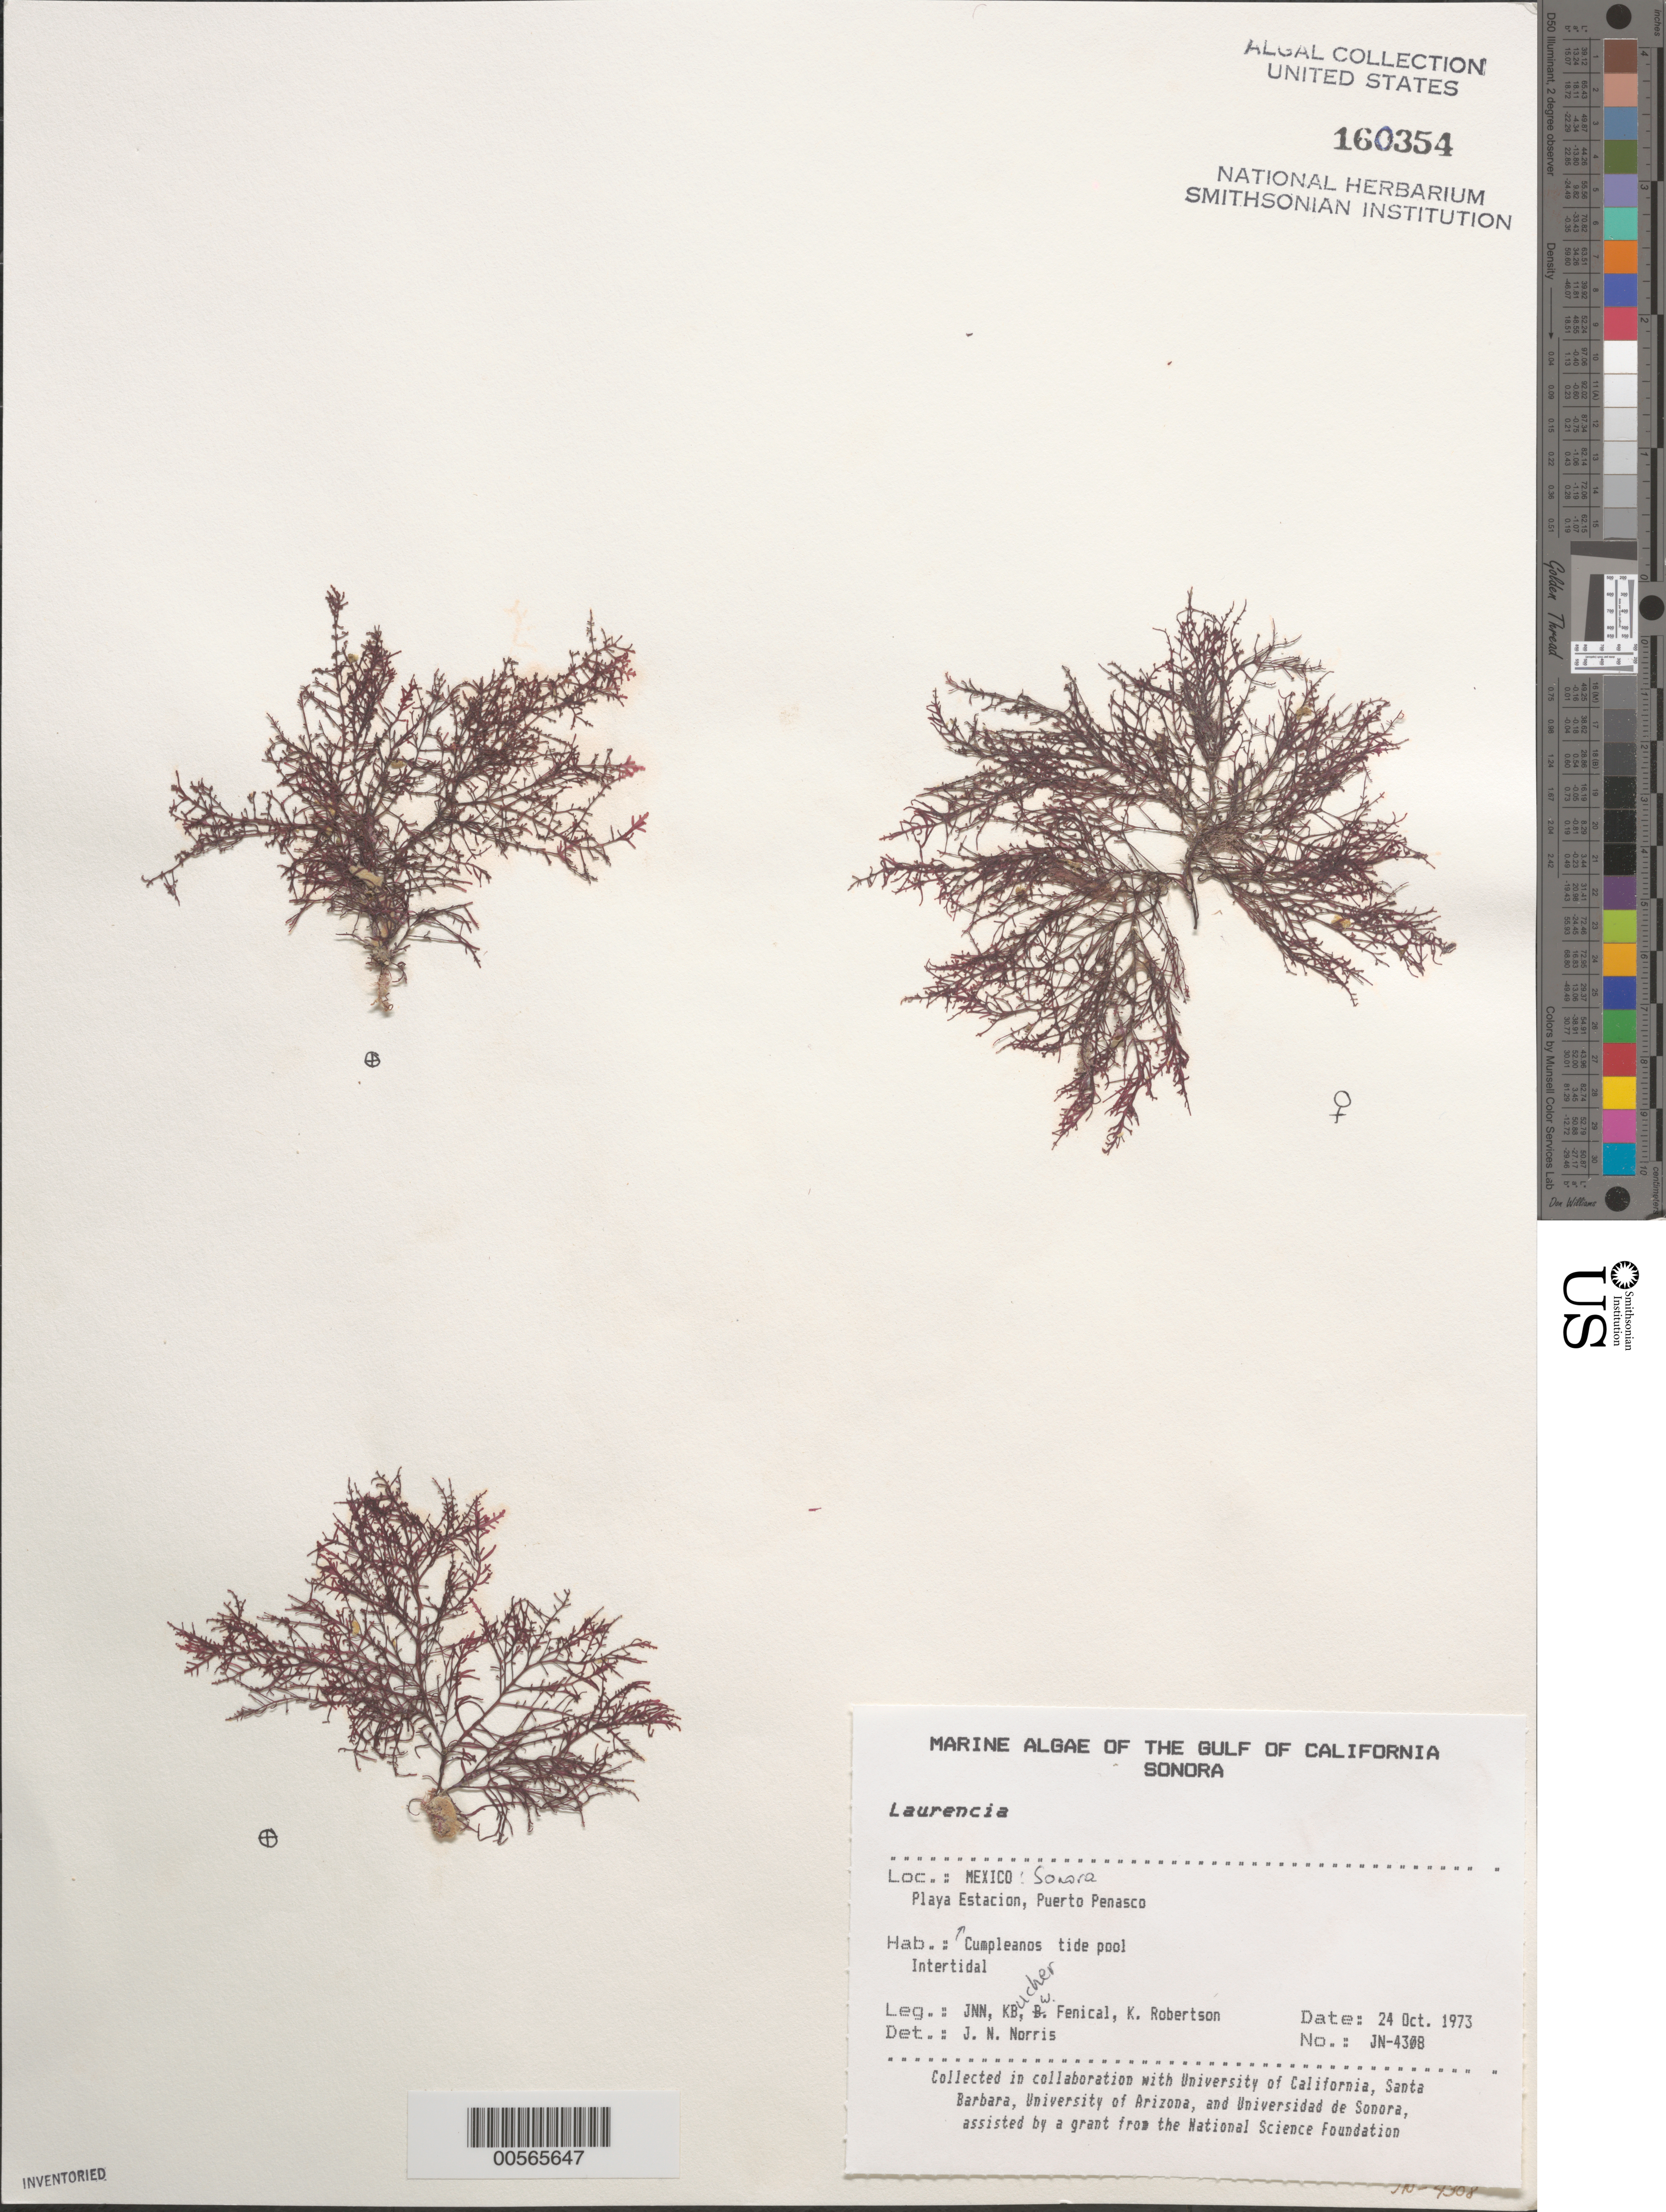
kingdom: Plantae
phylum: Rhodophyta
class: Florideophyceae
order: Ceramiales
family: Rhodomelaceae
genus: Laurencia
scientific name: Laurencia sp.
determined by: Norris, James N.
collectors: J. N. Norris, K. E. Bucher, W. Fenical & K. Robertson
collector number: JN-4308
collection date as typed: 24 Oct 1973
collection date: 1973-10-24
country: Mexico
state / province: Sonora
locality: Playa Estacion, Puerto Penasco, Cumpleanos Tide Pool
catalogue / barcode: US 160354